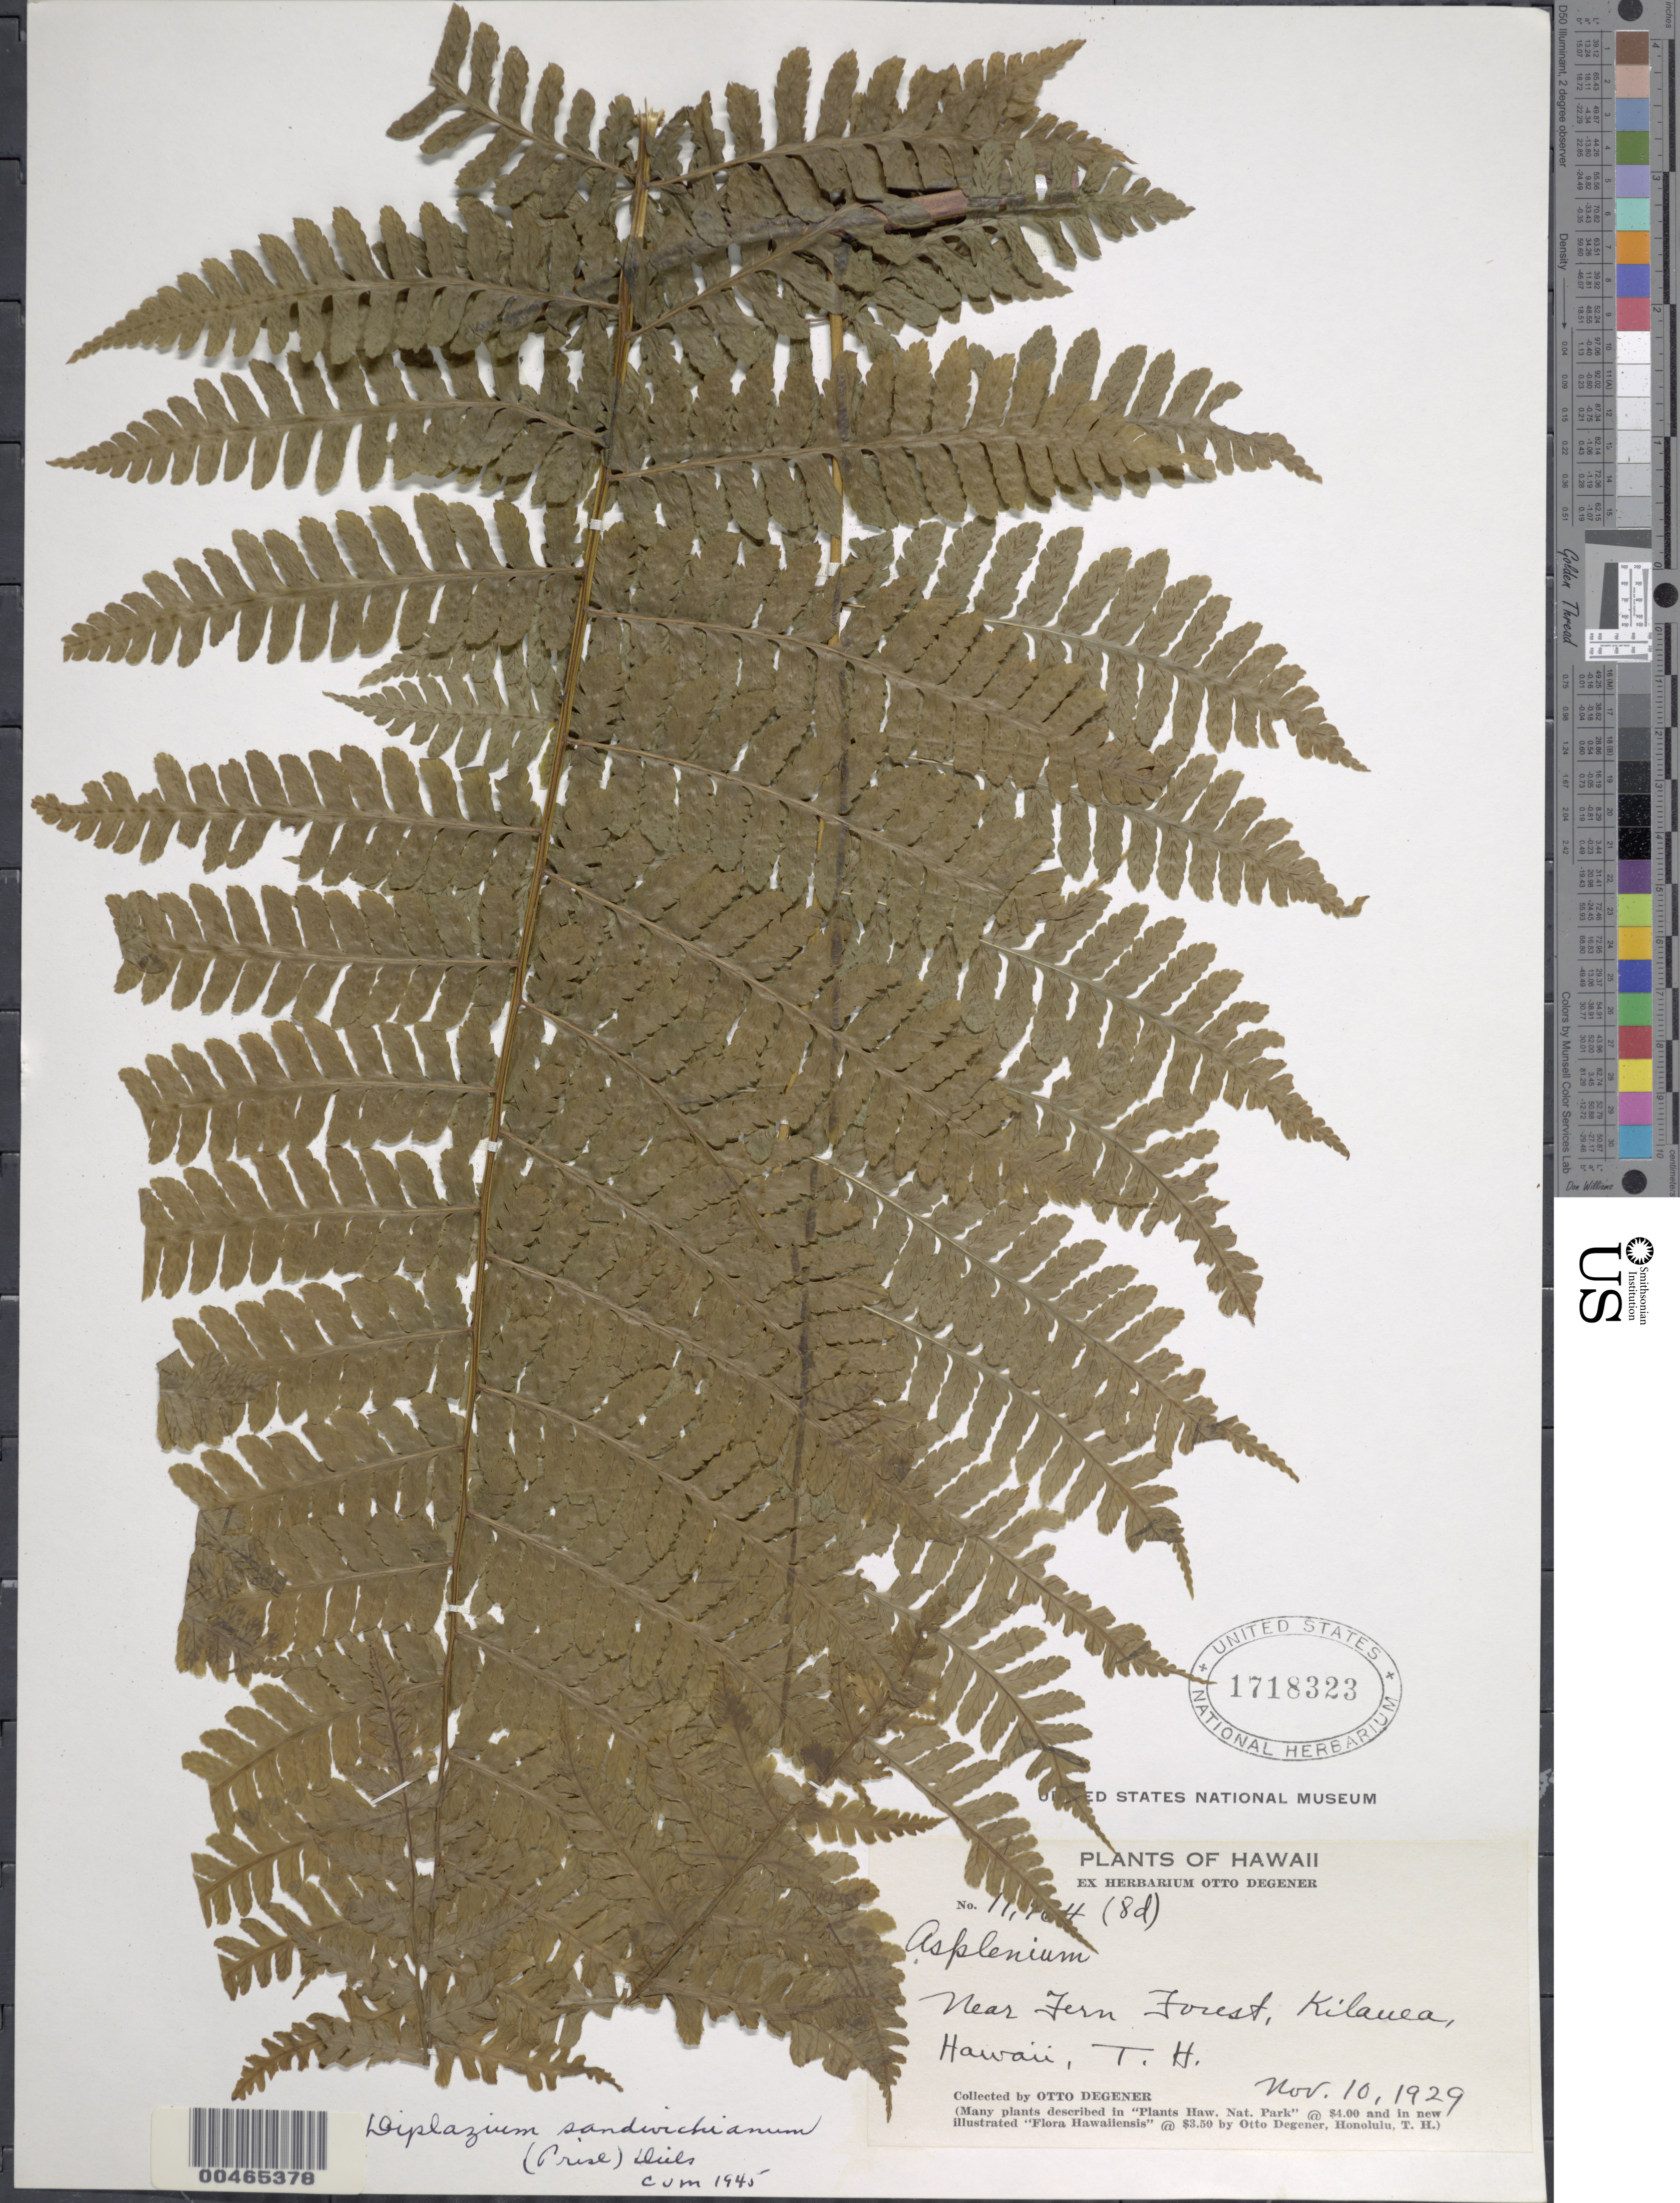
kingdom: Plantae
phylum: Tracheophyta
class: Polypodiopsida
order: Polypodiales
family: Athyriaceae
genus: Diplazium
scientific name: Diplazium sandwichianum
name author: (C. Presl) Diels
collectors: O. Degener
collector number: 11964(8d)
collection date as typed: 10 Nov 1929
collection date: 1929-11-10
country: United States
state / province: Hawaii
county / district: Hawaii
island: Hawaii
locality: Near Fern Forest, Kilauea, Hawaii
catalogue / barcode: US 1718323